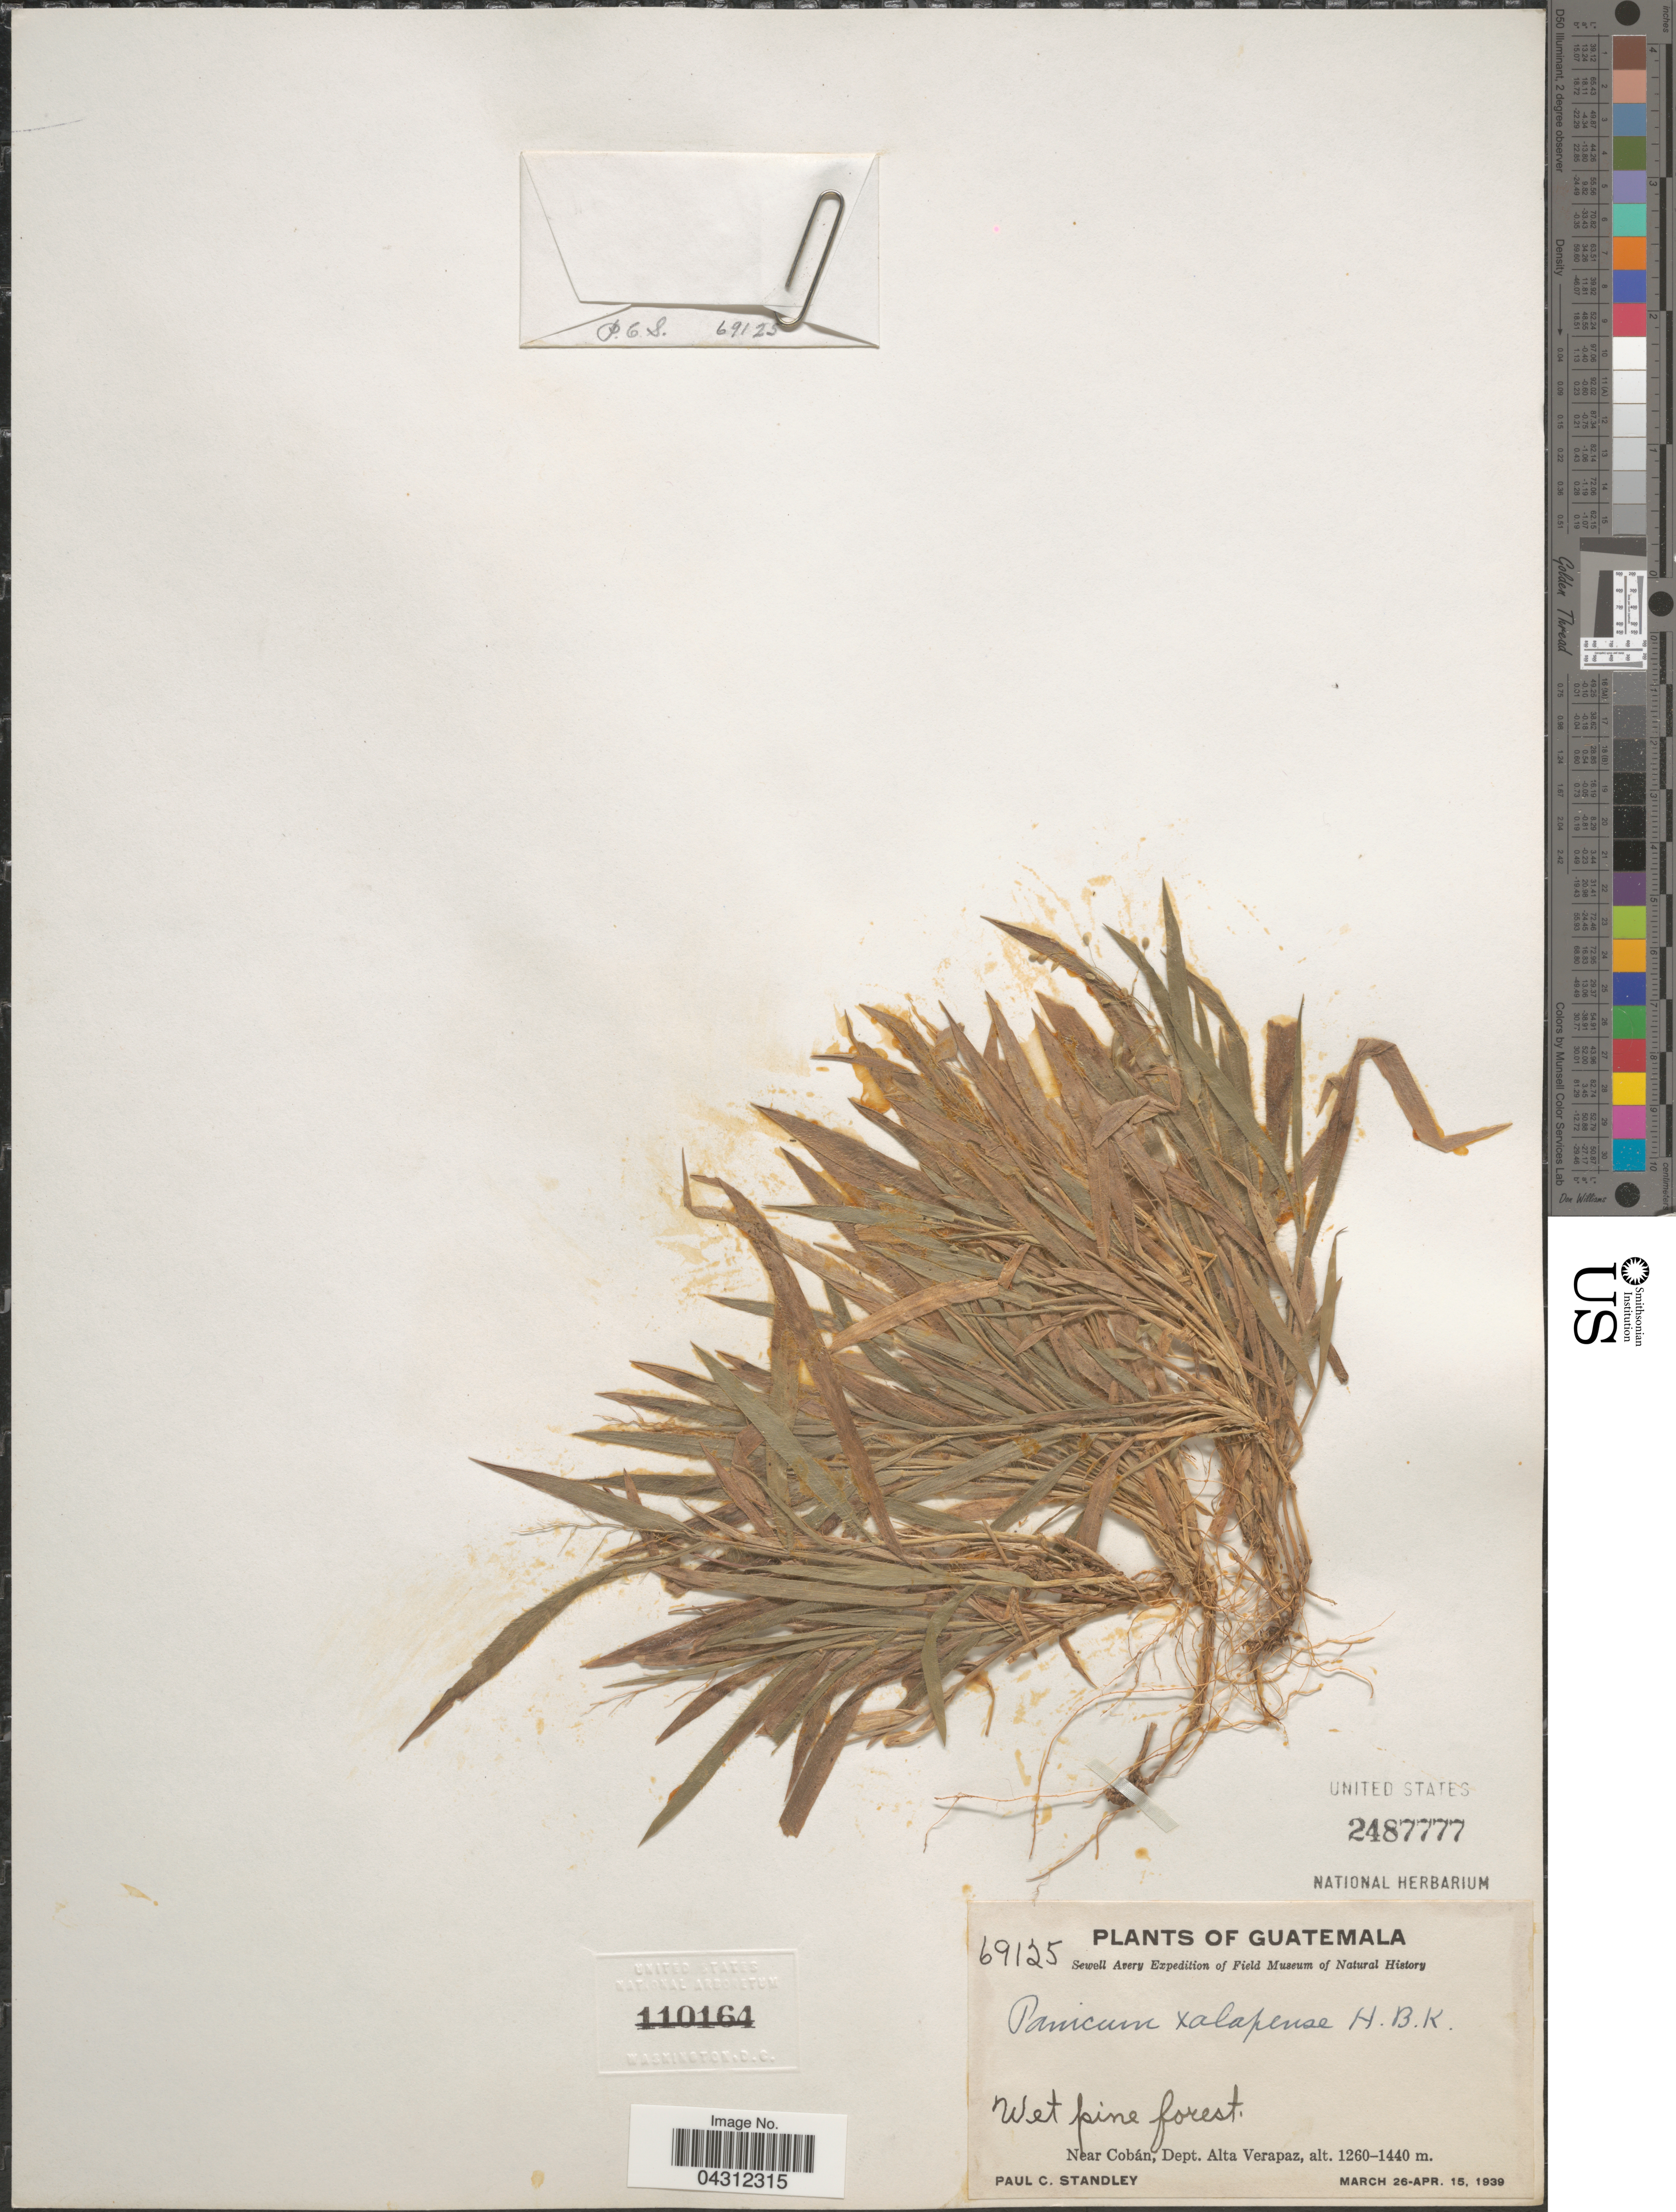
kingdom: Plantae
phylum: Tracheophyta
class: Liliopsida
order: Poales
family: Poaceae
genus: Dichanthelium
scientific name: Dichanthelium laxiflorum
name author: (Lam.) Gould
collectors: P. C. Standley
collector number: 69125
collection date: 1939-03-26/1939-04-15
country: Guatemala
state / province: Alta Verapaz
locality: Sewell Avery Expediton. Near Cobán, Dept. Alta Verapaz.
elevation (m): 1260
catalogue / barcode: US 2487777